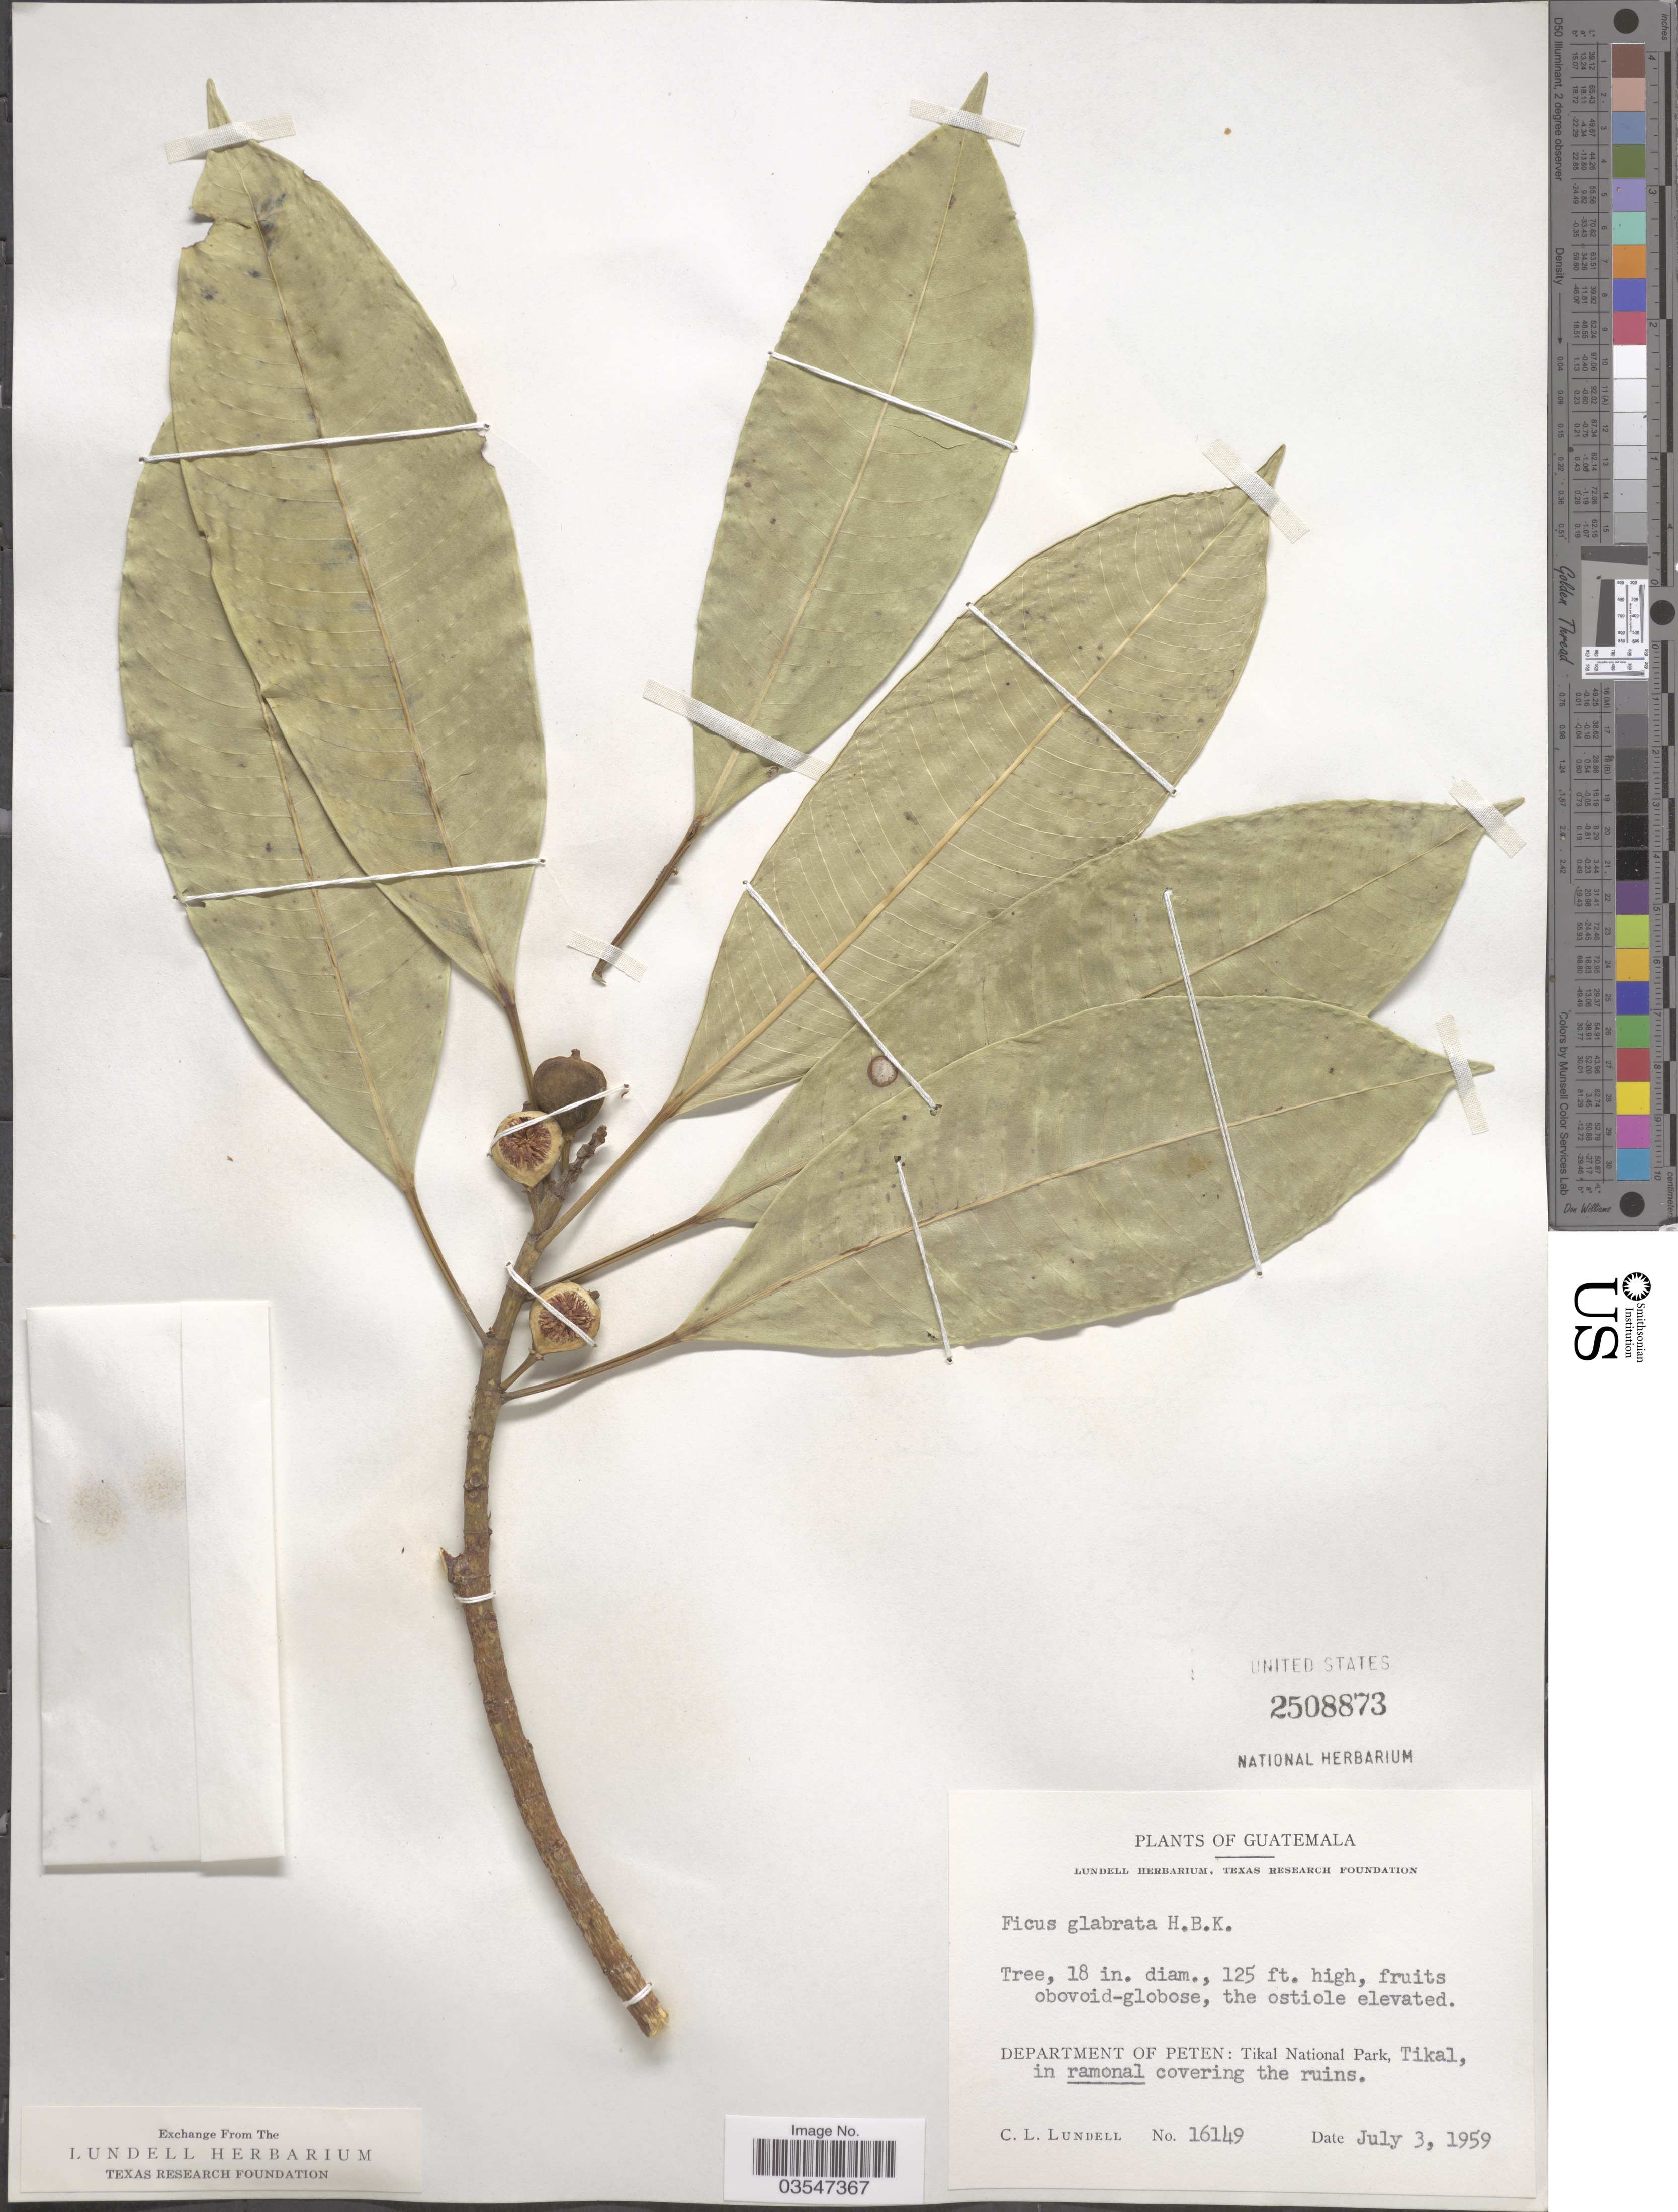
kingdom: Plantae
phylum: Tracheophyta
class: Magnoliopsida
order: Rosales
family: Moraceae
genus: Ficus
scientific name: Ficus insipida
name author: Willd.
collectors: C. L. Lundell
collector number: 16149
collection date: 1959-07-03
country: Guatemala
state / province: El Peten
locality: Department of Peten: Tikal National Park, Tikal.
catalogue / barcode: US 2508873